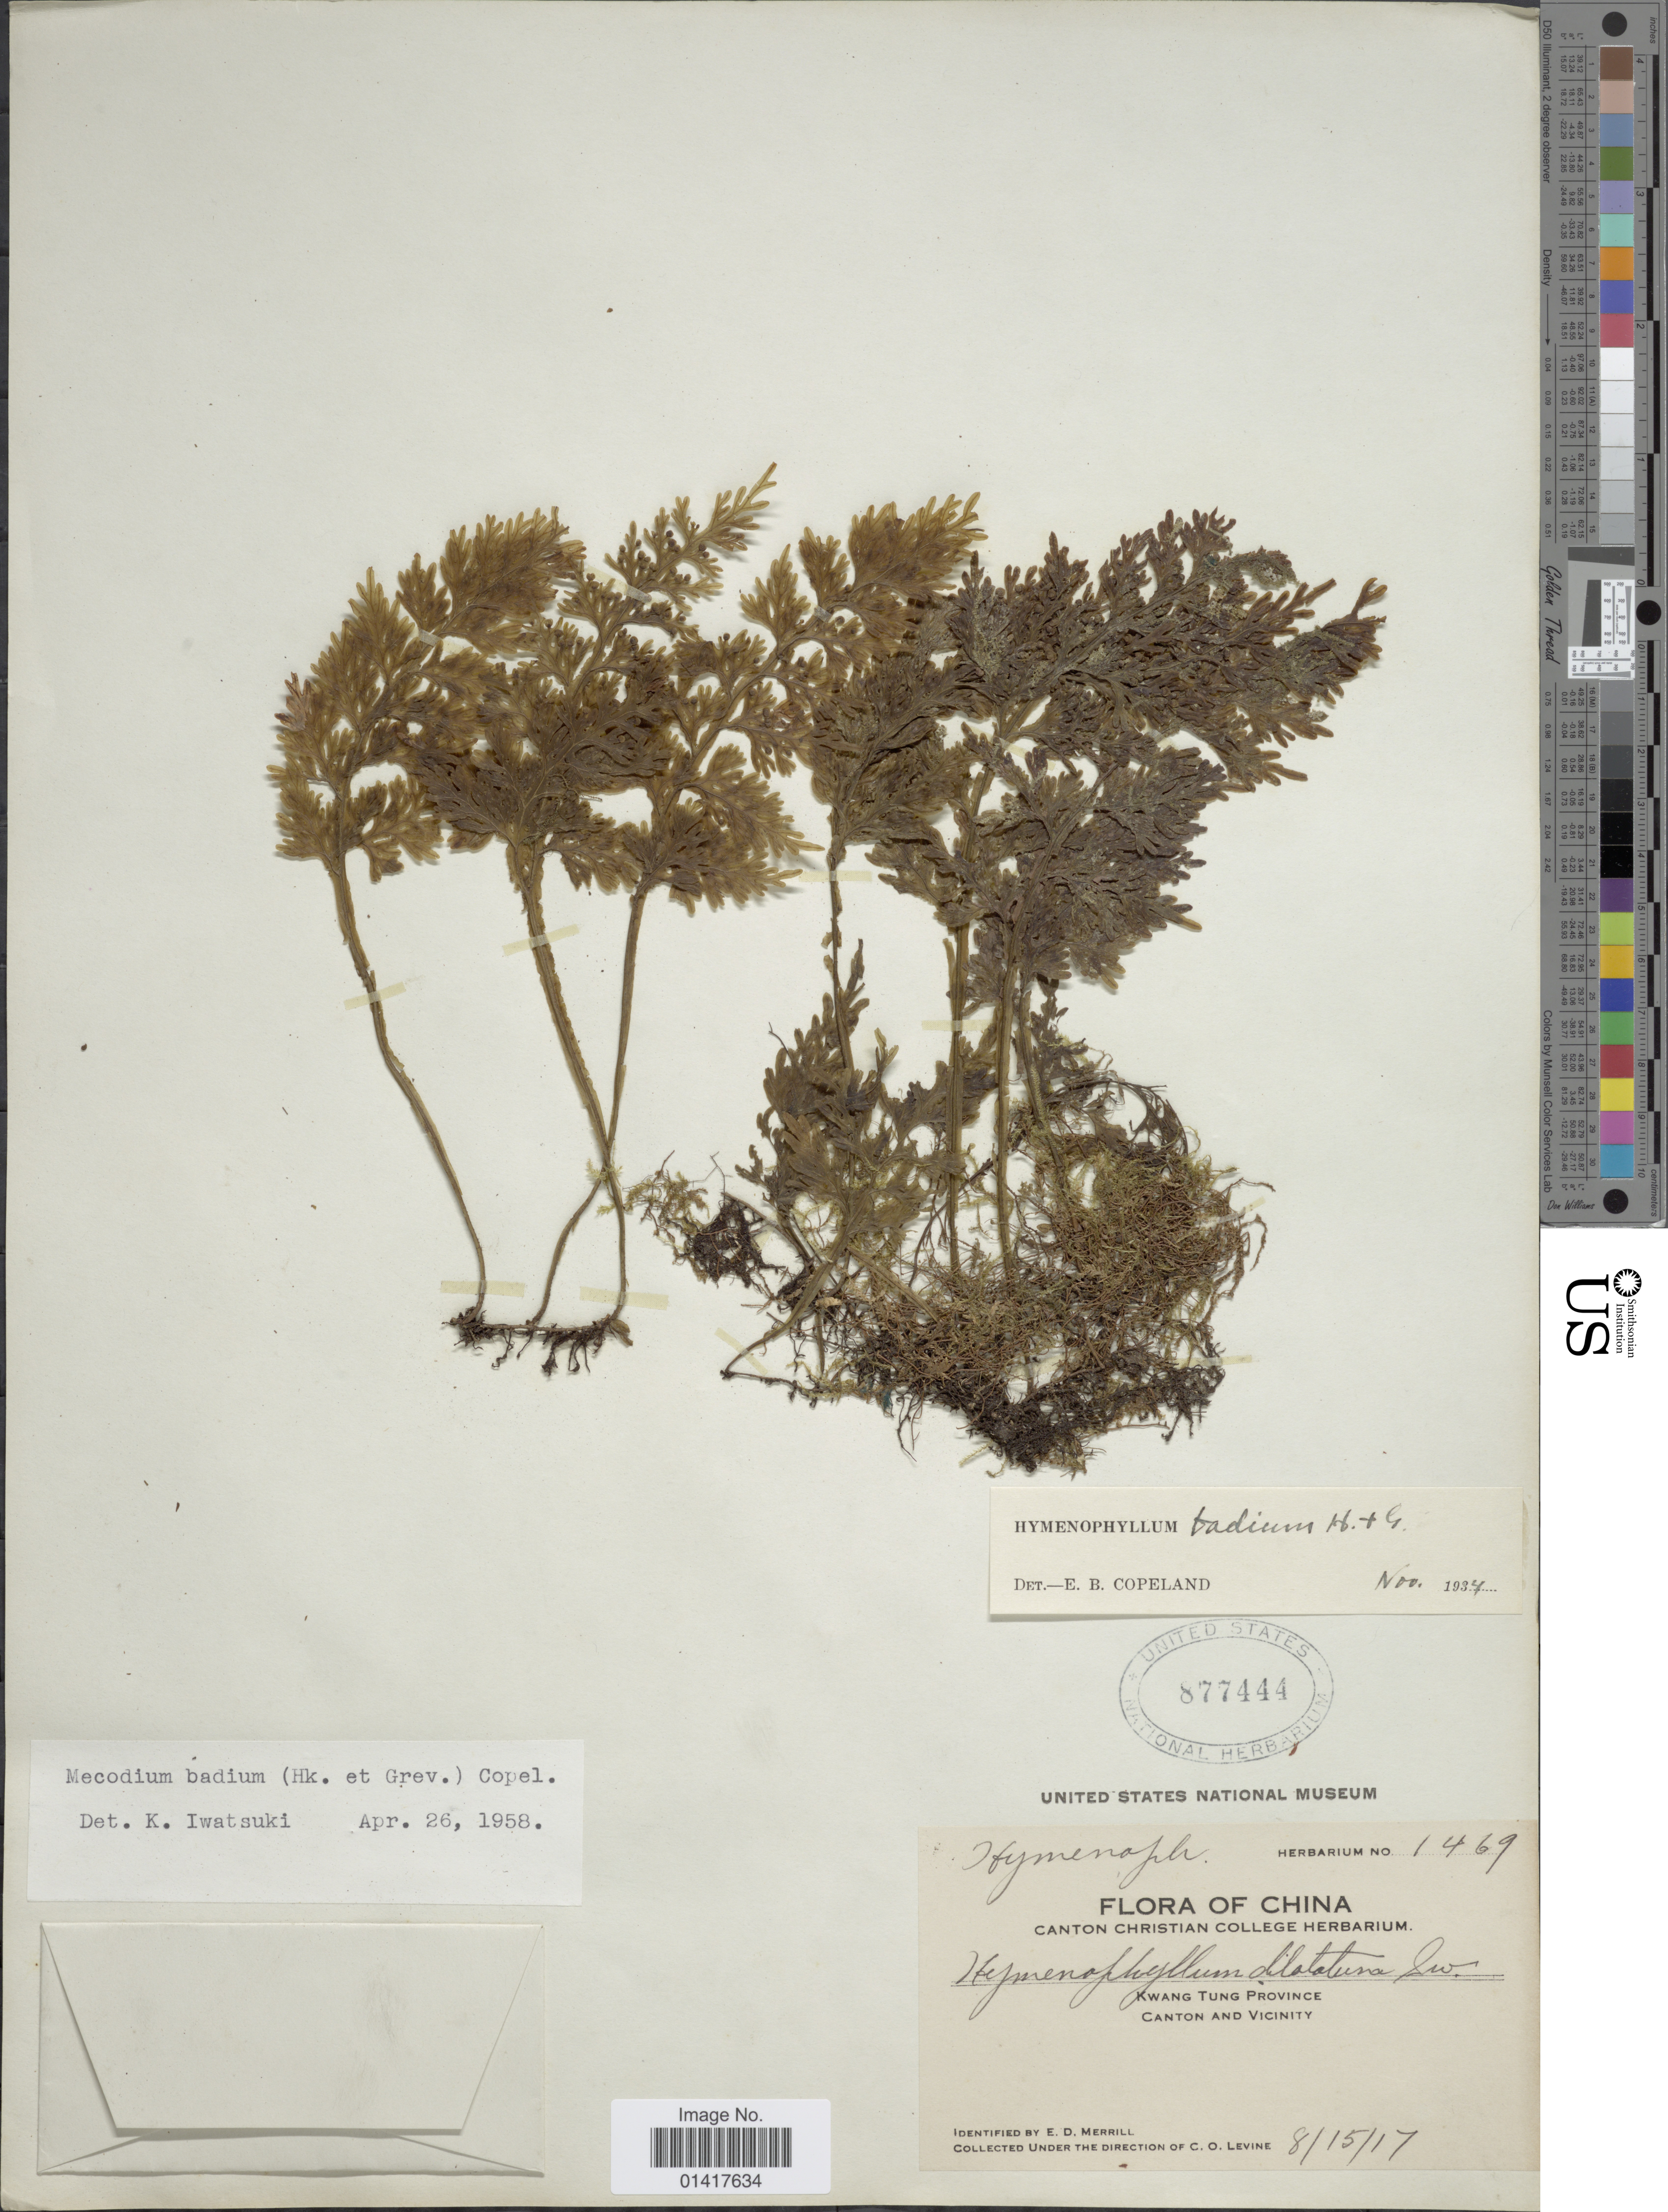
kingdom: Plantae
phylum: Tracheophyta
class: Polypodiopsida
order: Hymenophyllales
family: Hymenophyllaceae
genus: Hymenophyllum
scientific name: Hymenophyllum badium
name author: Hook. & Grev.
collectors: C. O. Levine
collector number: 1469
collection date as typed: Transcribed d/m/y: 15/8/17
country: China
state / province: Guangdong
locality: Kwangtung Province. Canton and Vicinity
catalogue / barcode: US 877444